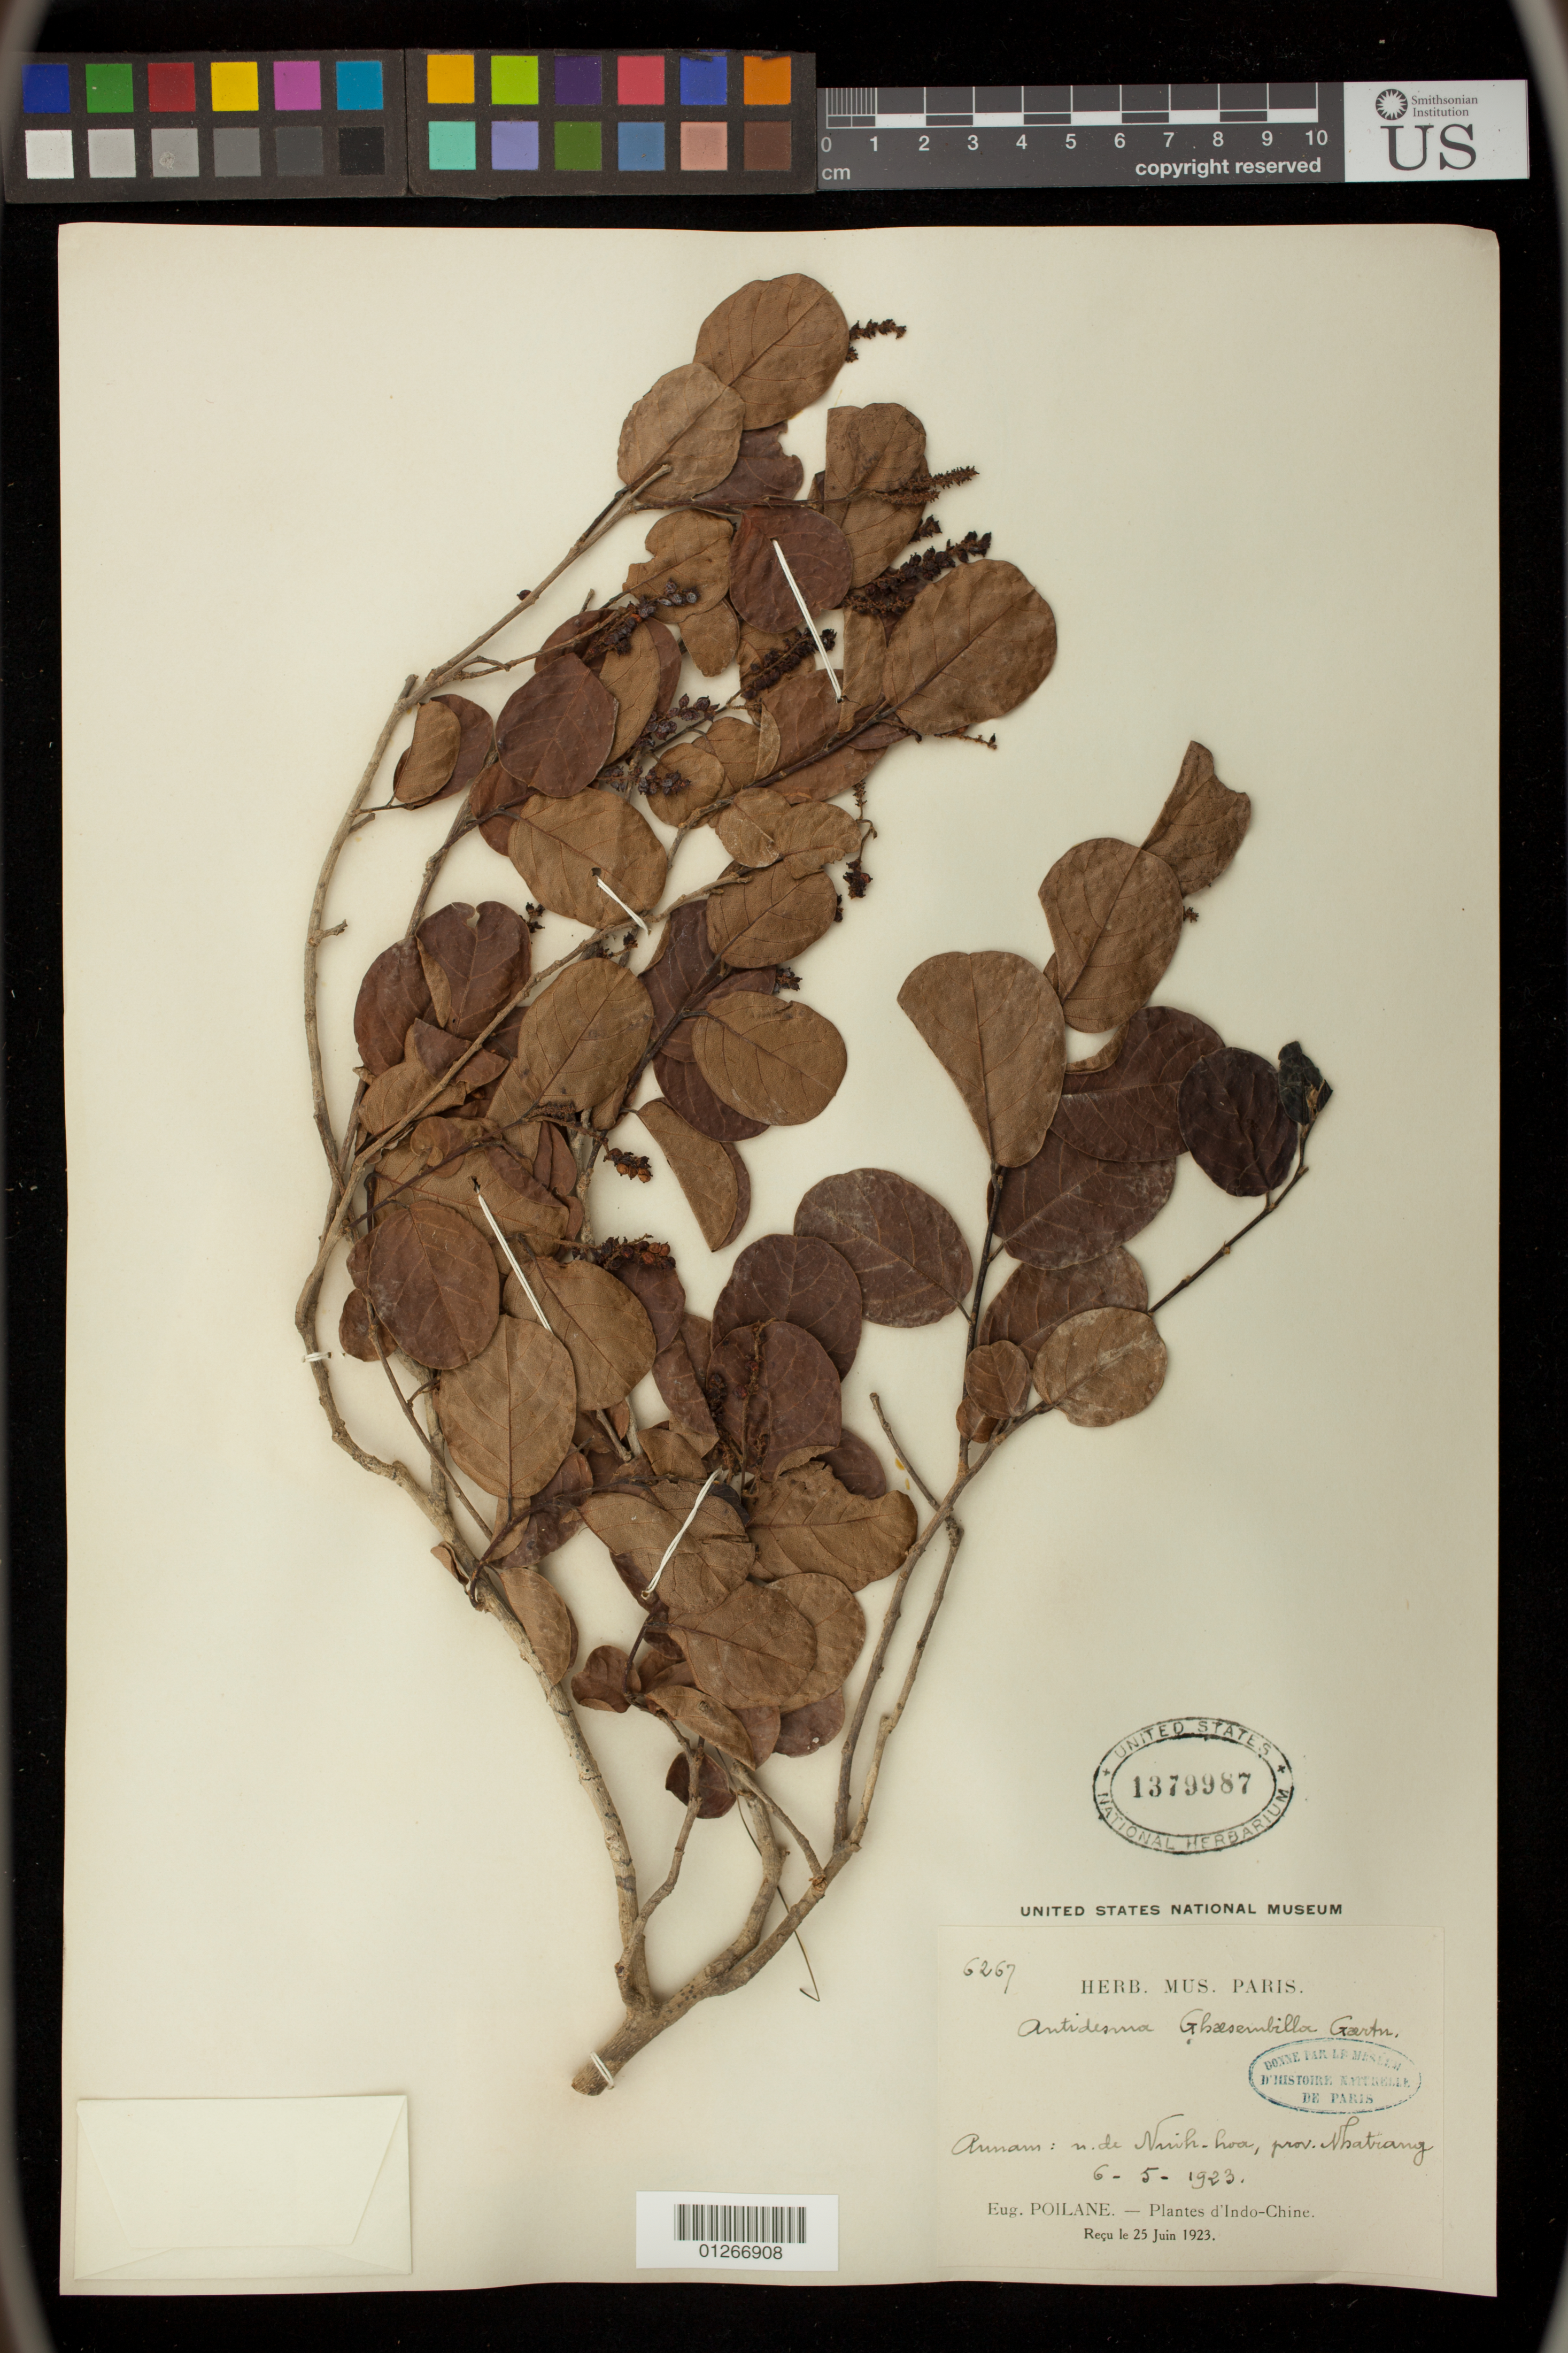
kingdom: Plantae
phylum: Tracheophyta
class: Magnoliopsida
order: Malpighiales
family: Phyllanthaceae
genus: Antidesma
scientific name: Antidesma ghaesembilla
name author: Gaertn.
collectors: E. Poilane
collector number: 6267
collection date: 1923-06-05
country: Vietnam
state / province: Khánh Hòa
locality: Annam: n. de Ninh-hoa, prov. Nhatrang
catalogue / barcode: US 1379987